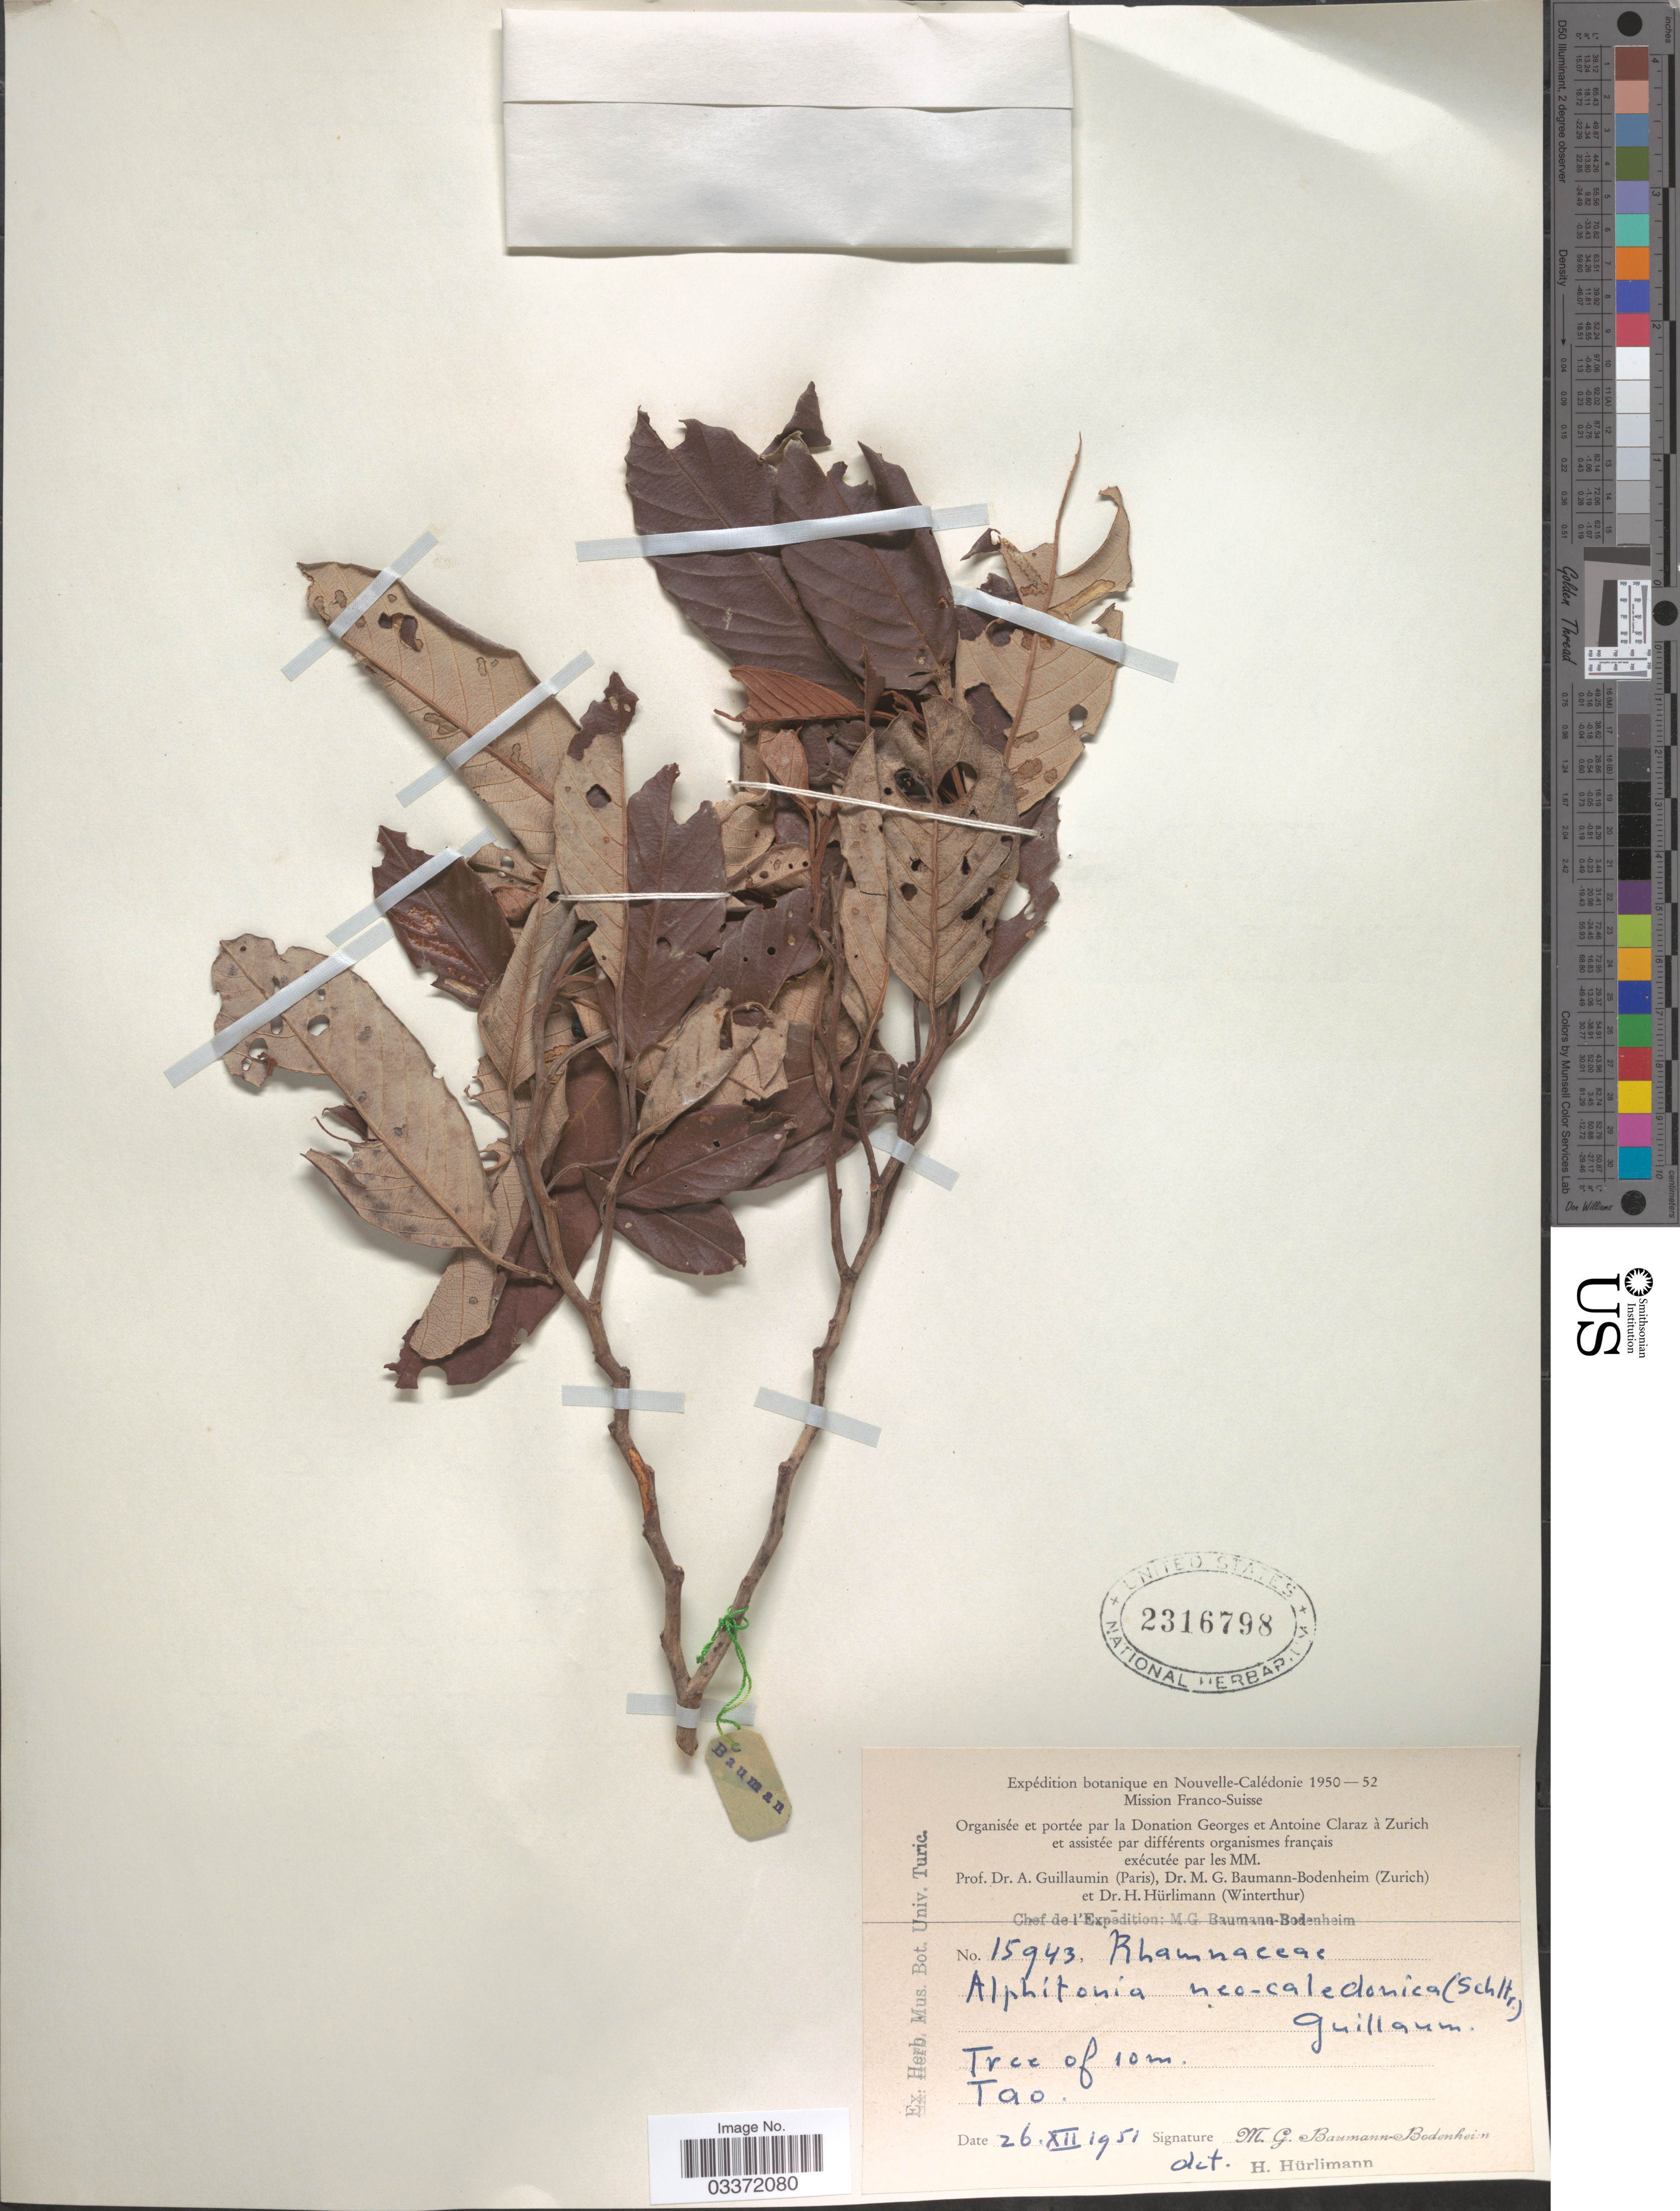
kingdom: Plantae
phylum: Tracheophyta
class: Magnoliopsida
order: Rosales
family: Rhamnaceae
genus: Alphitonia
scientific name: Alphitonia neocaledonica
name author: (Schltr.) Guillaumin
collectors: M. G. Baumann-Bodenheim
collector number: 15943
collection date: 1951-12-26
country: New Caledonia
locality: Tao.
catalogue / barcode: US 2316798